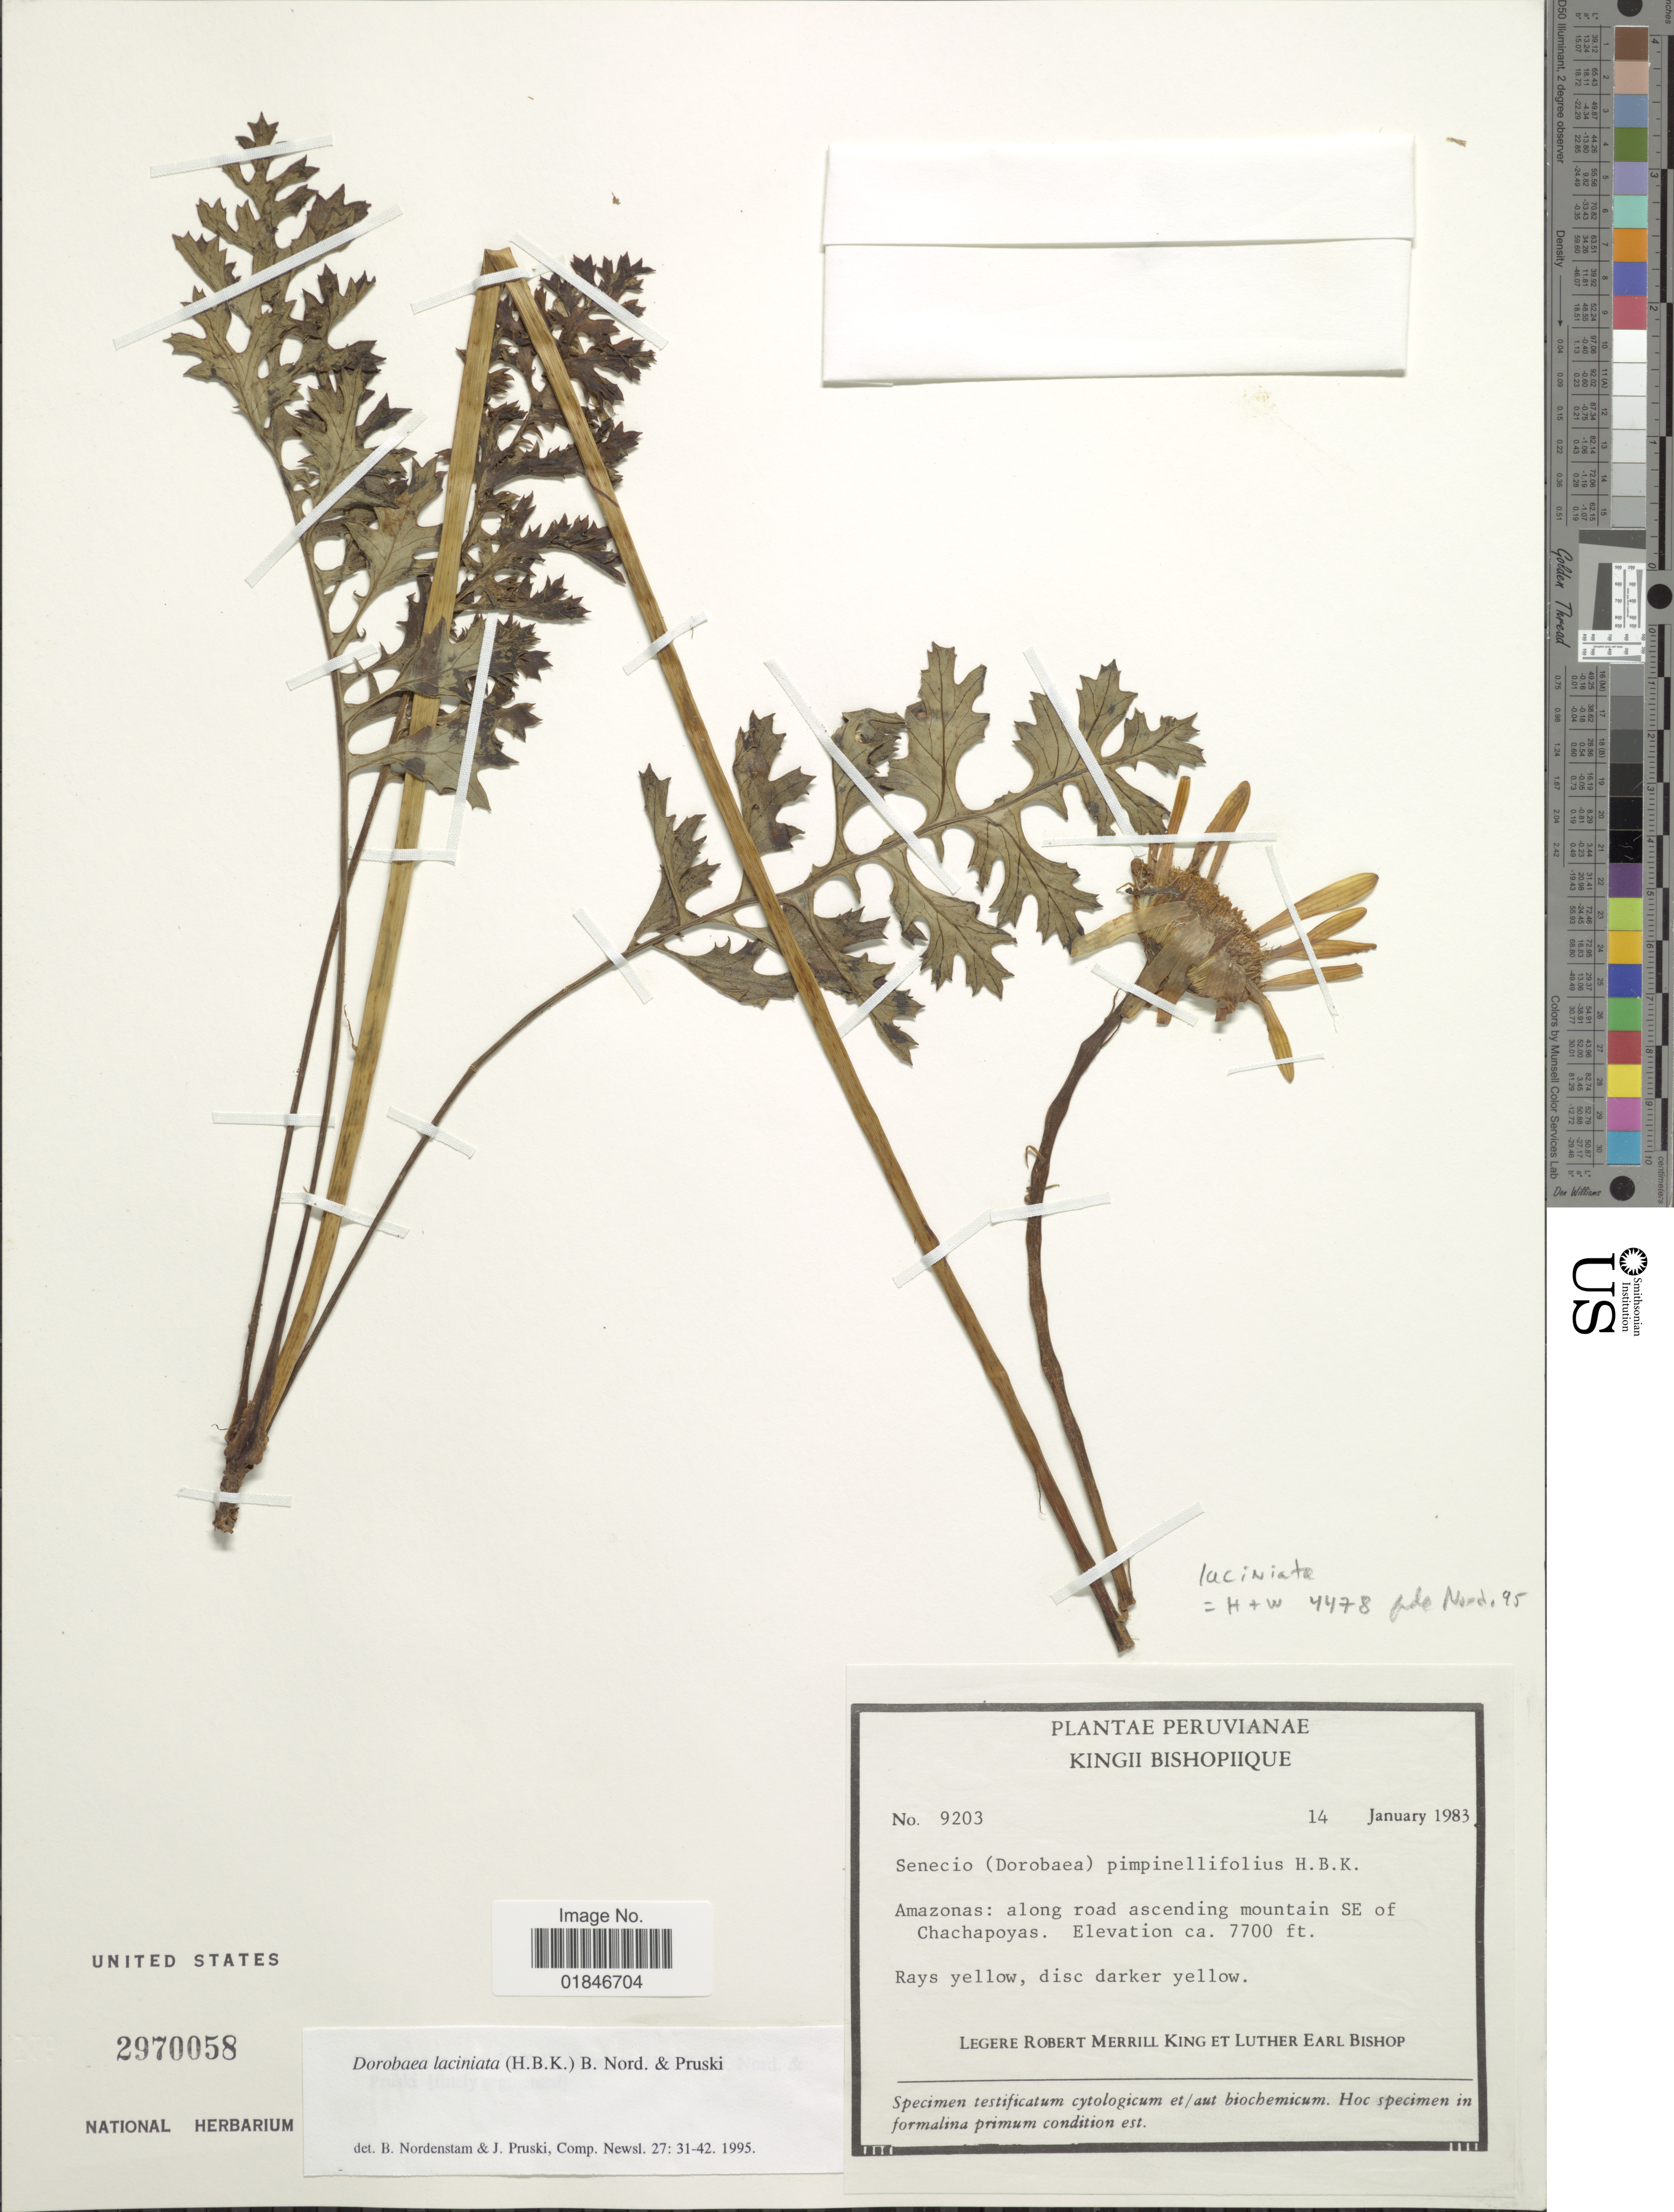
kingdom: Plantae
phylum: Tracheophyta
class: Magnoliopsida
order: Asterales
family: Asteraceae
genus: Dorobaea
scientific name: Dorobaea laciniata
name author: B. Nord. & Pruski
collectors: R. M. King & L. E. Bishop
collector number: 9203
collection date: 1983-01-14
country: Peru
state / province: Amazonas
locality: Amazonas: Along road ascending mountain SE of Chachapoyas.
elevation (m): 2347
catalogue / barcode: US 2970058